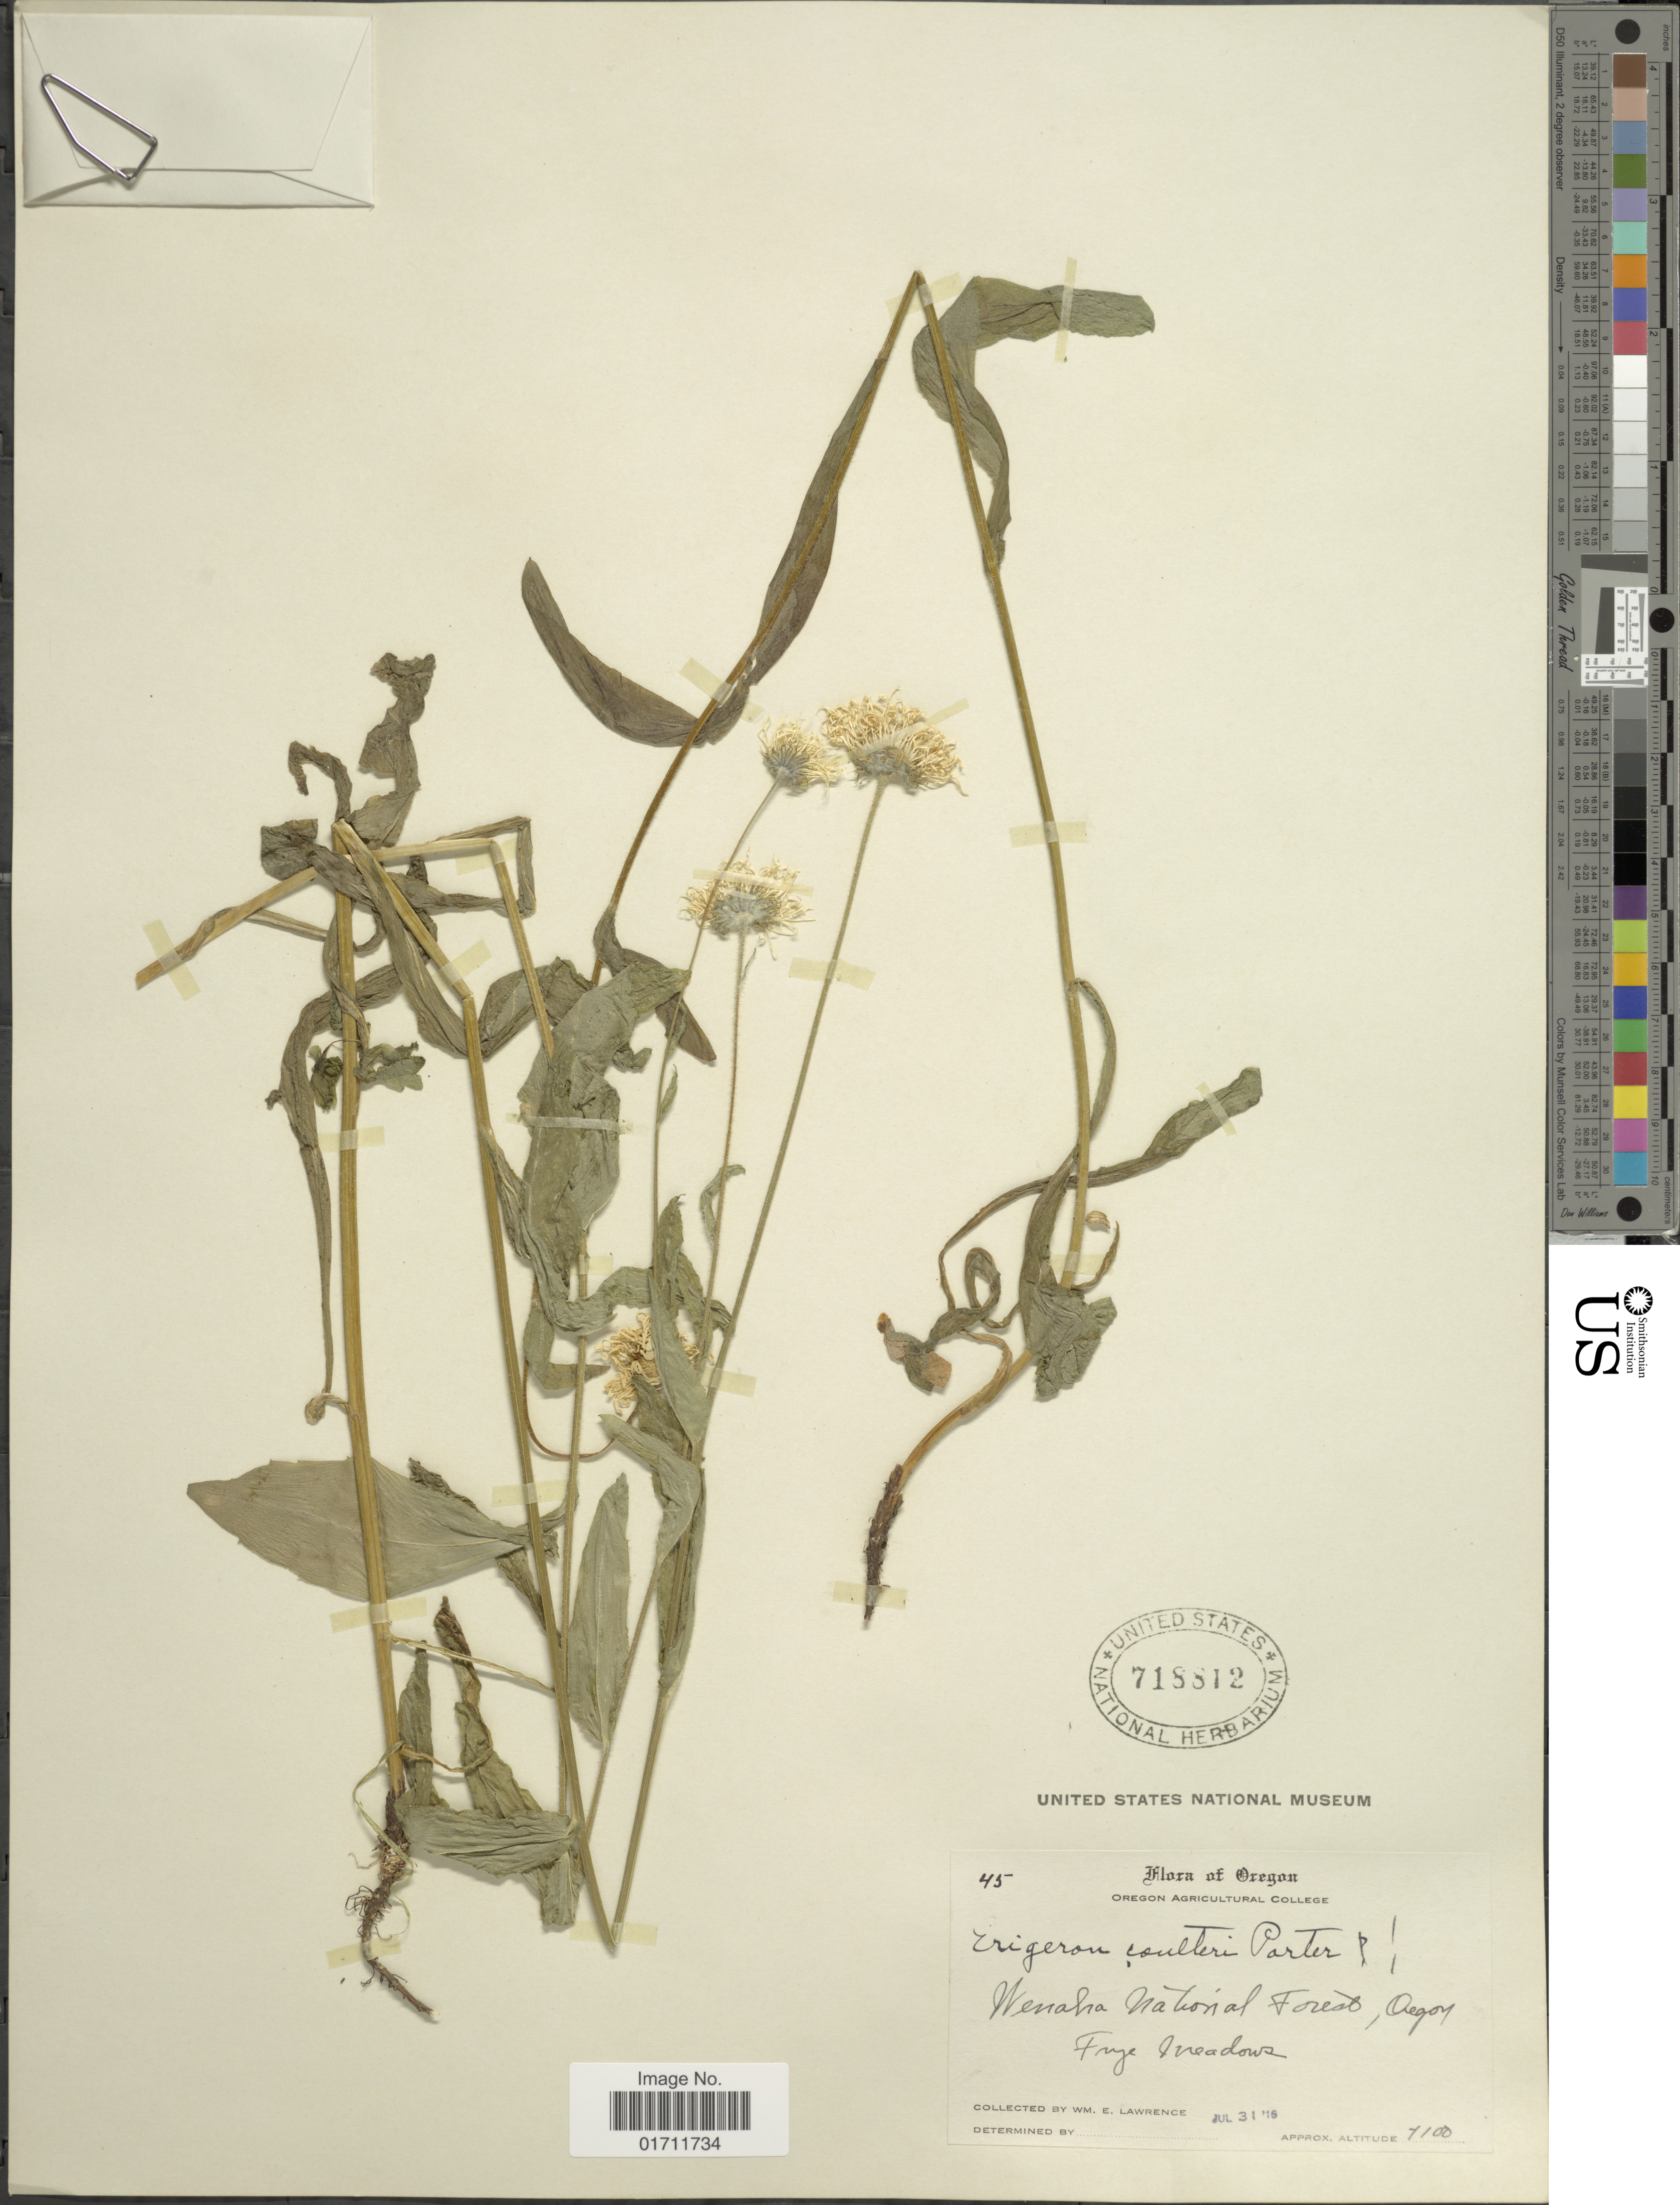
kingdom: Plantae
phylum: Tracheophyta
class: Magnoliopsida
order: Asterales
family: Asteraceae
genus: Erigeron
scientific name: Erigeron coulteri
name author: Porter in Porter & J.M. Coult.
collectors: W. Lawrence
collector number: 45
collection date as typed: Transcribed d/m/y: 31/7/16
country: United States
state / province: Oregon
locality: Wenaha National Forest, Oregon, Frye Meadows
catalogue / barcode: US 718812